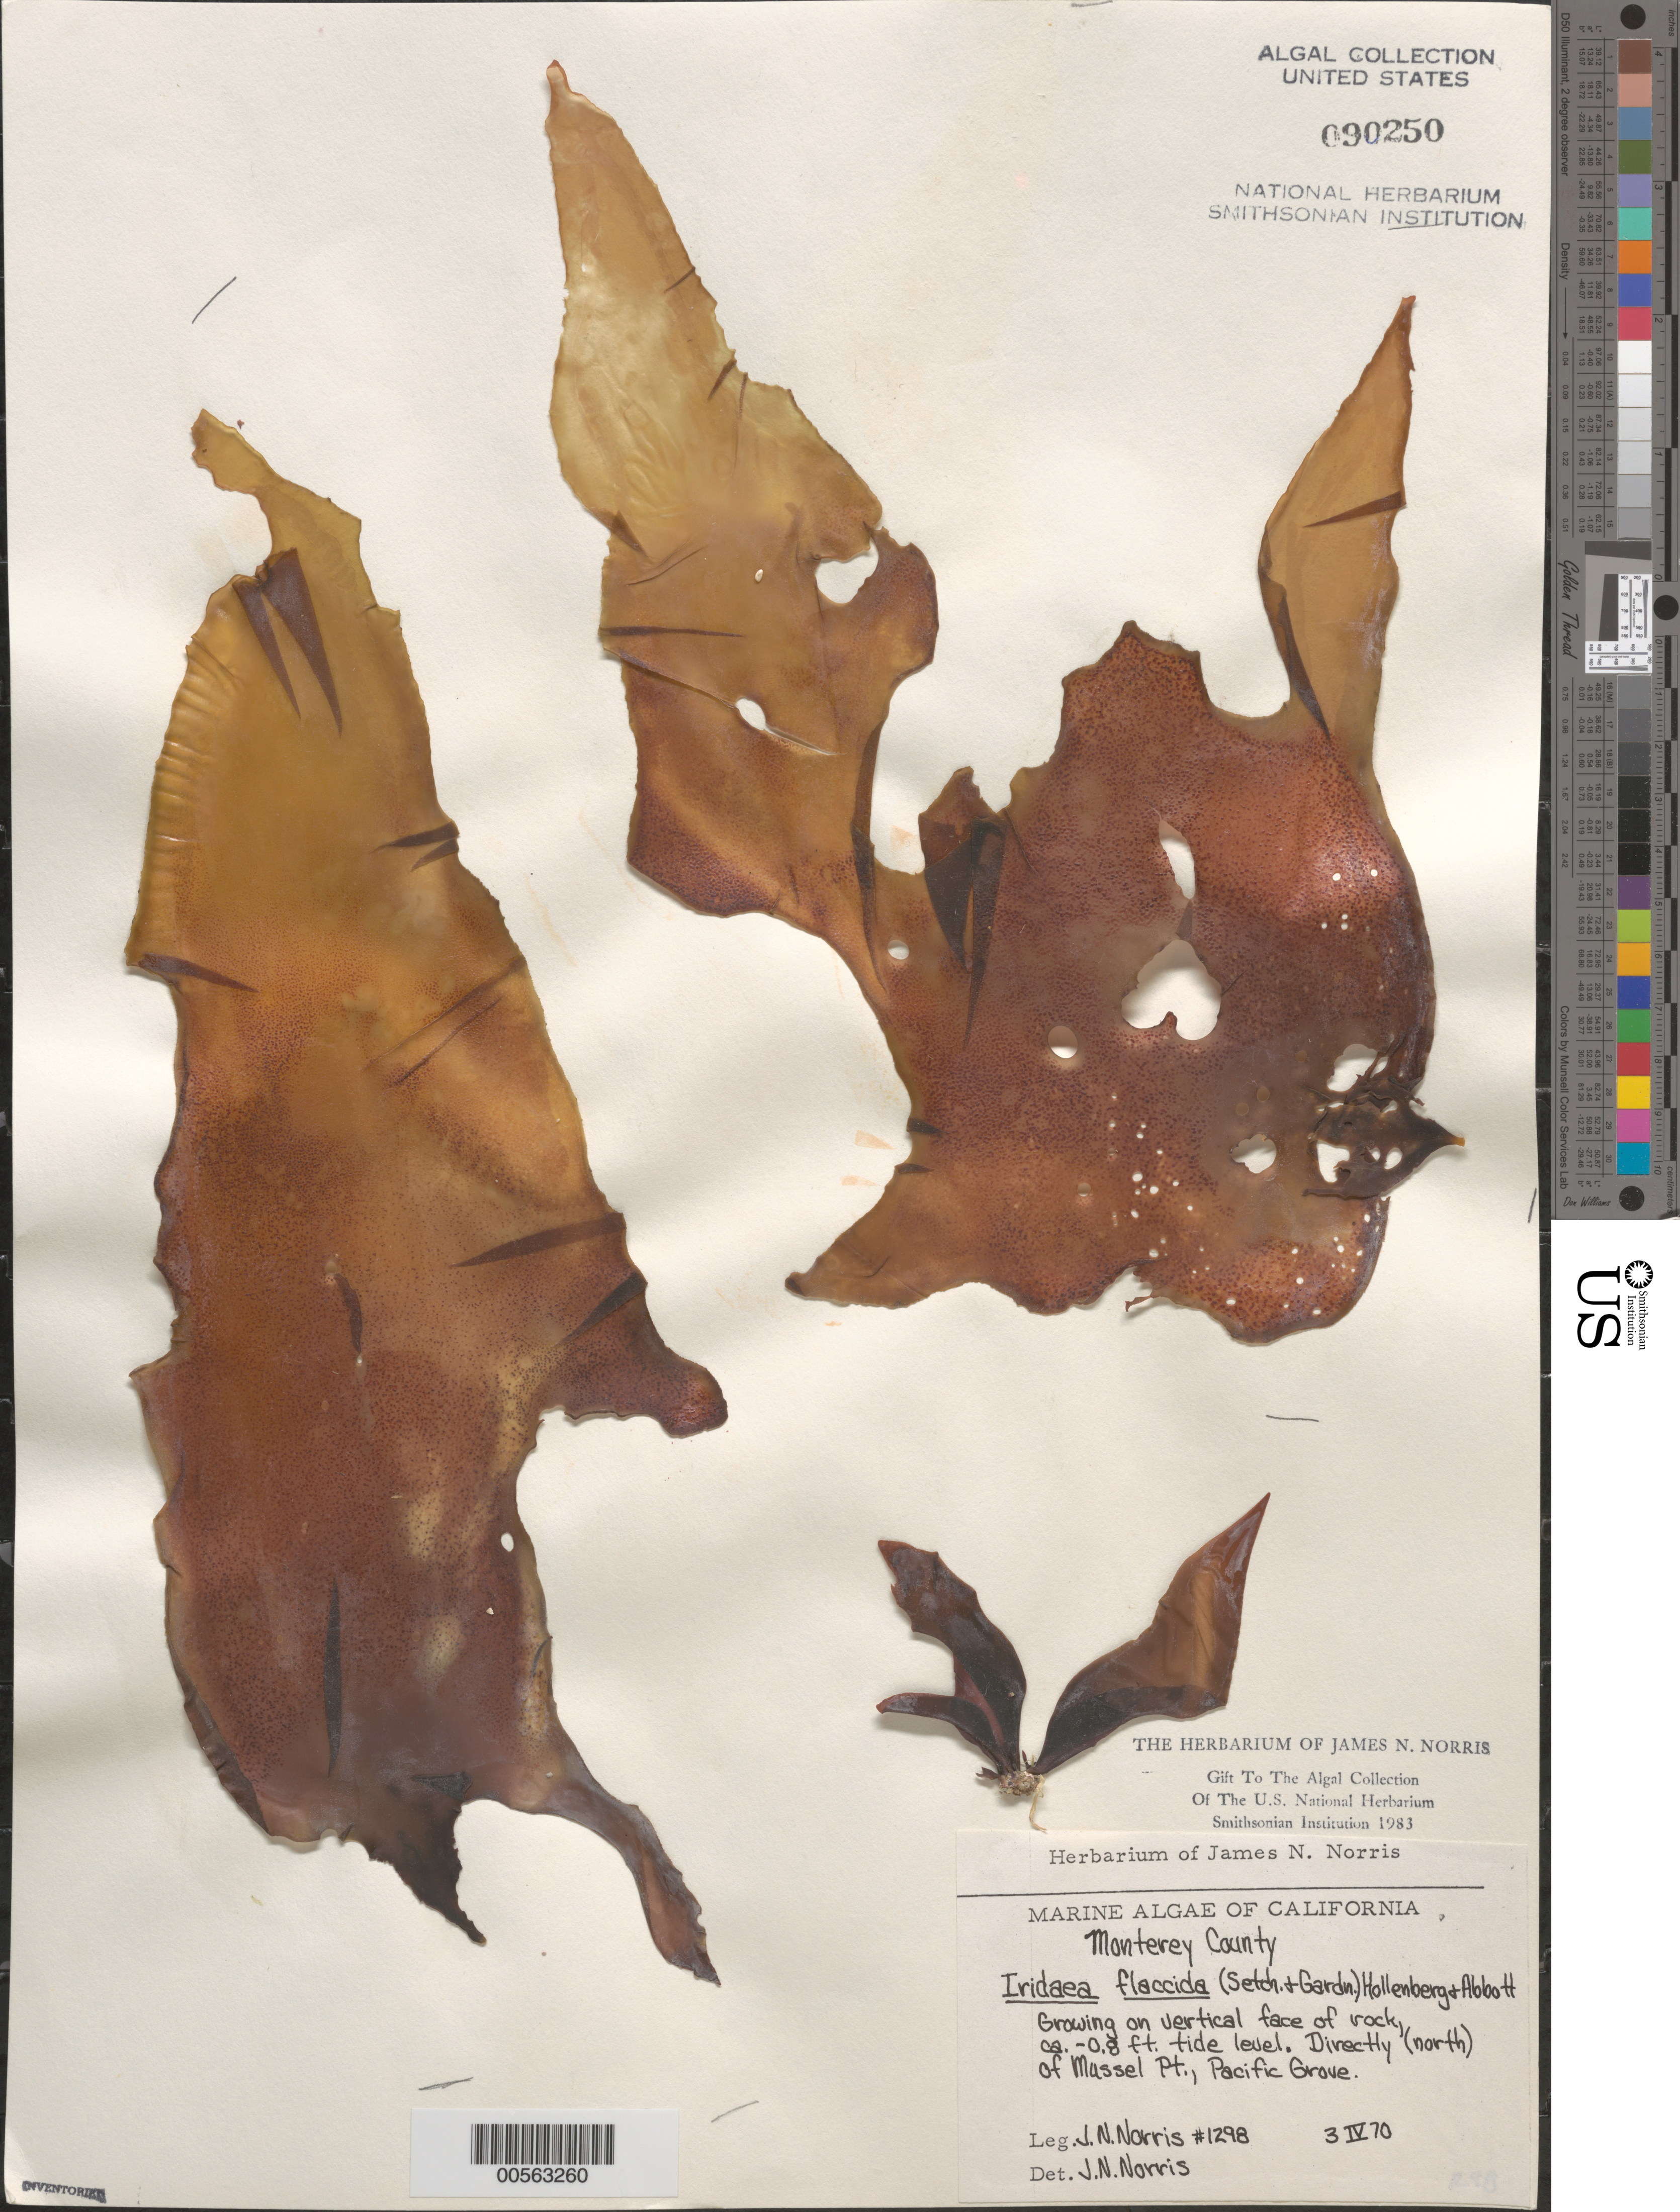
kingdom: Plantae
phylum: Rhodophyta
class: Florideophyceae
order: Gigartinales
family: Gigartinaceae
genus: Mazzaella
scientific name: Mazzaella flaccida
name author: (Setchell & N.L. Gardner) Fredericq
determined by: Algae name updating Project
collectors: J. N. Norris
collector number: JN-1298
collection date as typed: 03 Apr 1970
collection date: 1970-04-03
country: United States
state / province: California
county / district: Monterey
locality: Pacific Grove, north of Mussel Point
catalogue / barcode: US 90250